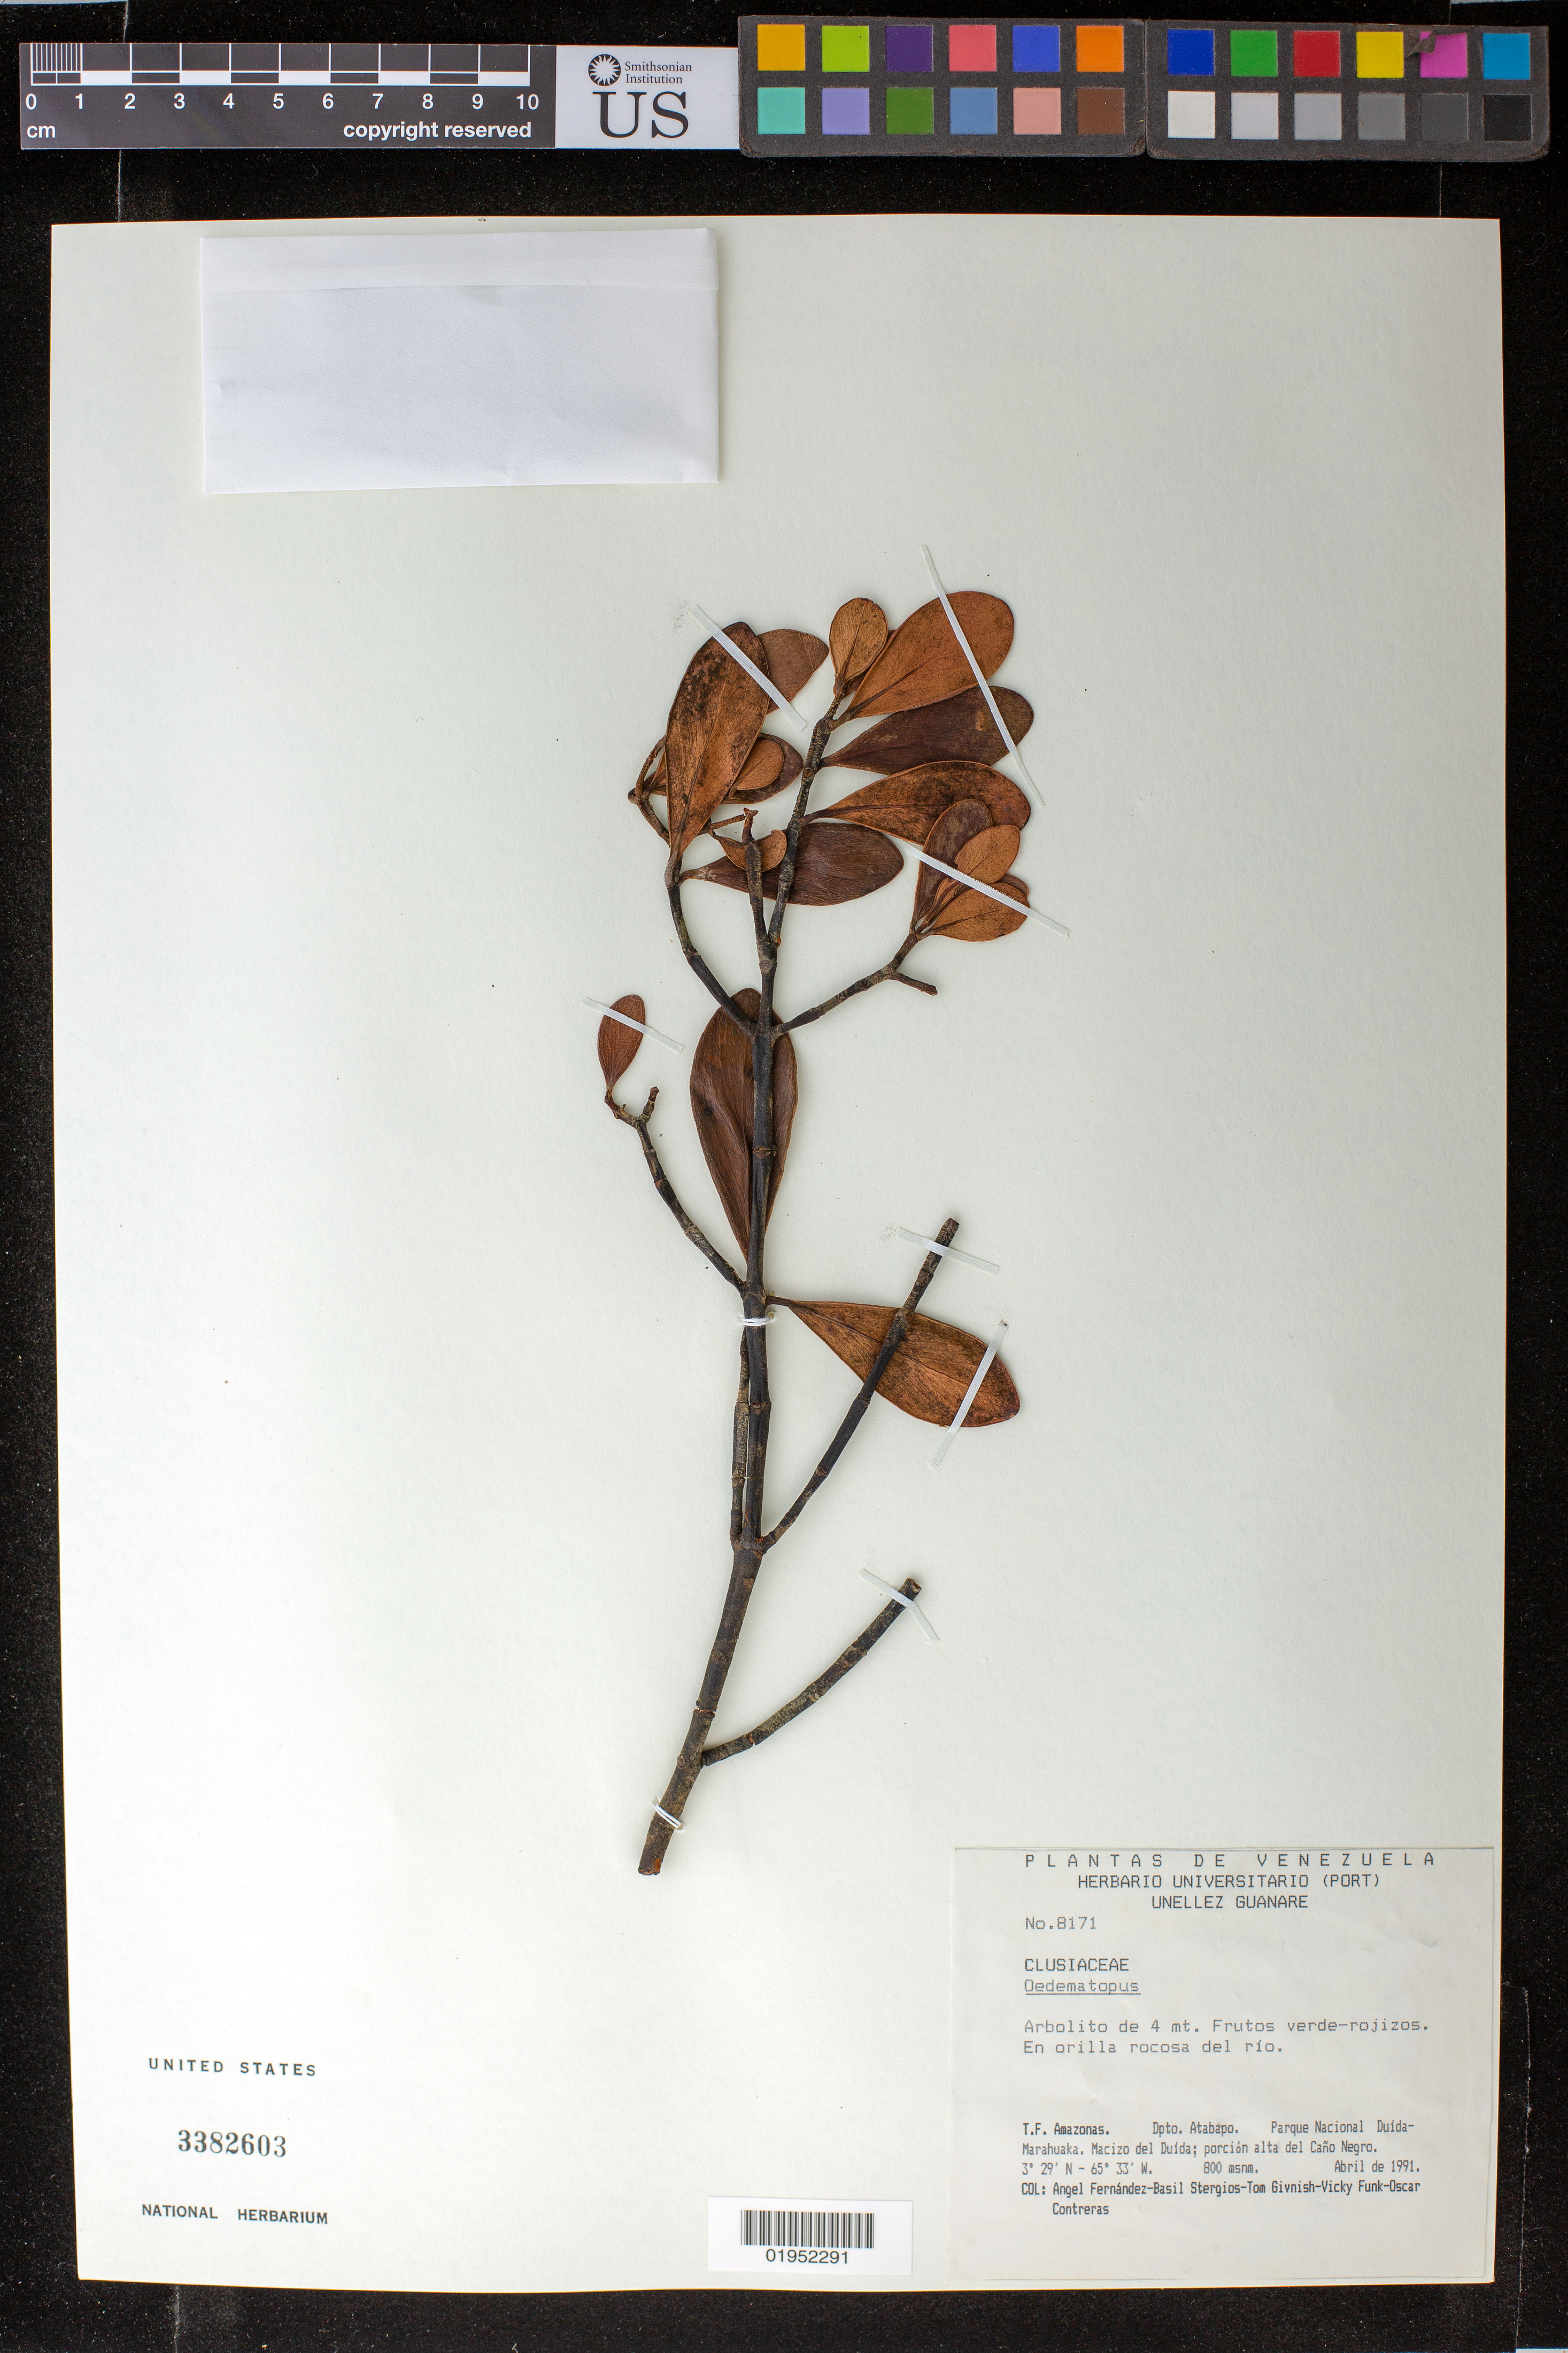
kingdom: Plantae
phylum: Tracheophyta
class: Magnoliopsida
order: Malpighiales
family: Clusiaceae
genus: Clusia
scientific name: Clusia sp.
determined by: Strong, Mark T., (BOT), Smithsonian Institution - National Museum of Natural History (UNITED STATES)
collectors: A. Fernández, B. G. Stergios, T. J. Givnish, V. Funk & O. Contreras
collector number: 8171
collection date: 1991-04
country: Venezuela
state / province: Amazonas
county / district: Atabapo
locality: Parque Nacional Duida-Marahuaka, Macizo del Duida, porcion alta del Cano Negro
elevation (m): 800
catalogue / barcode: US 3382603